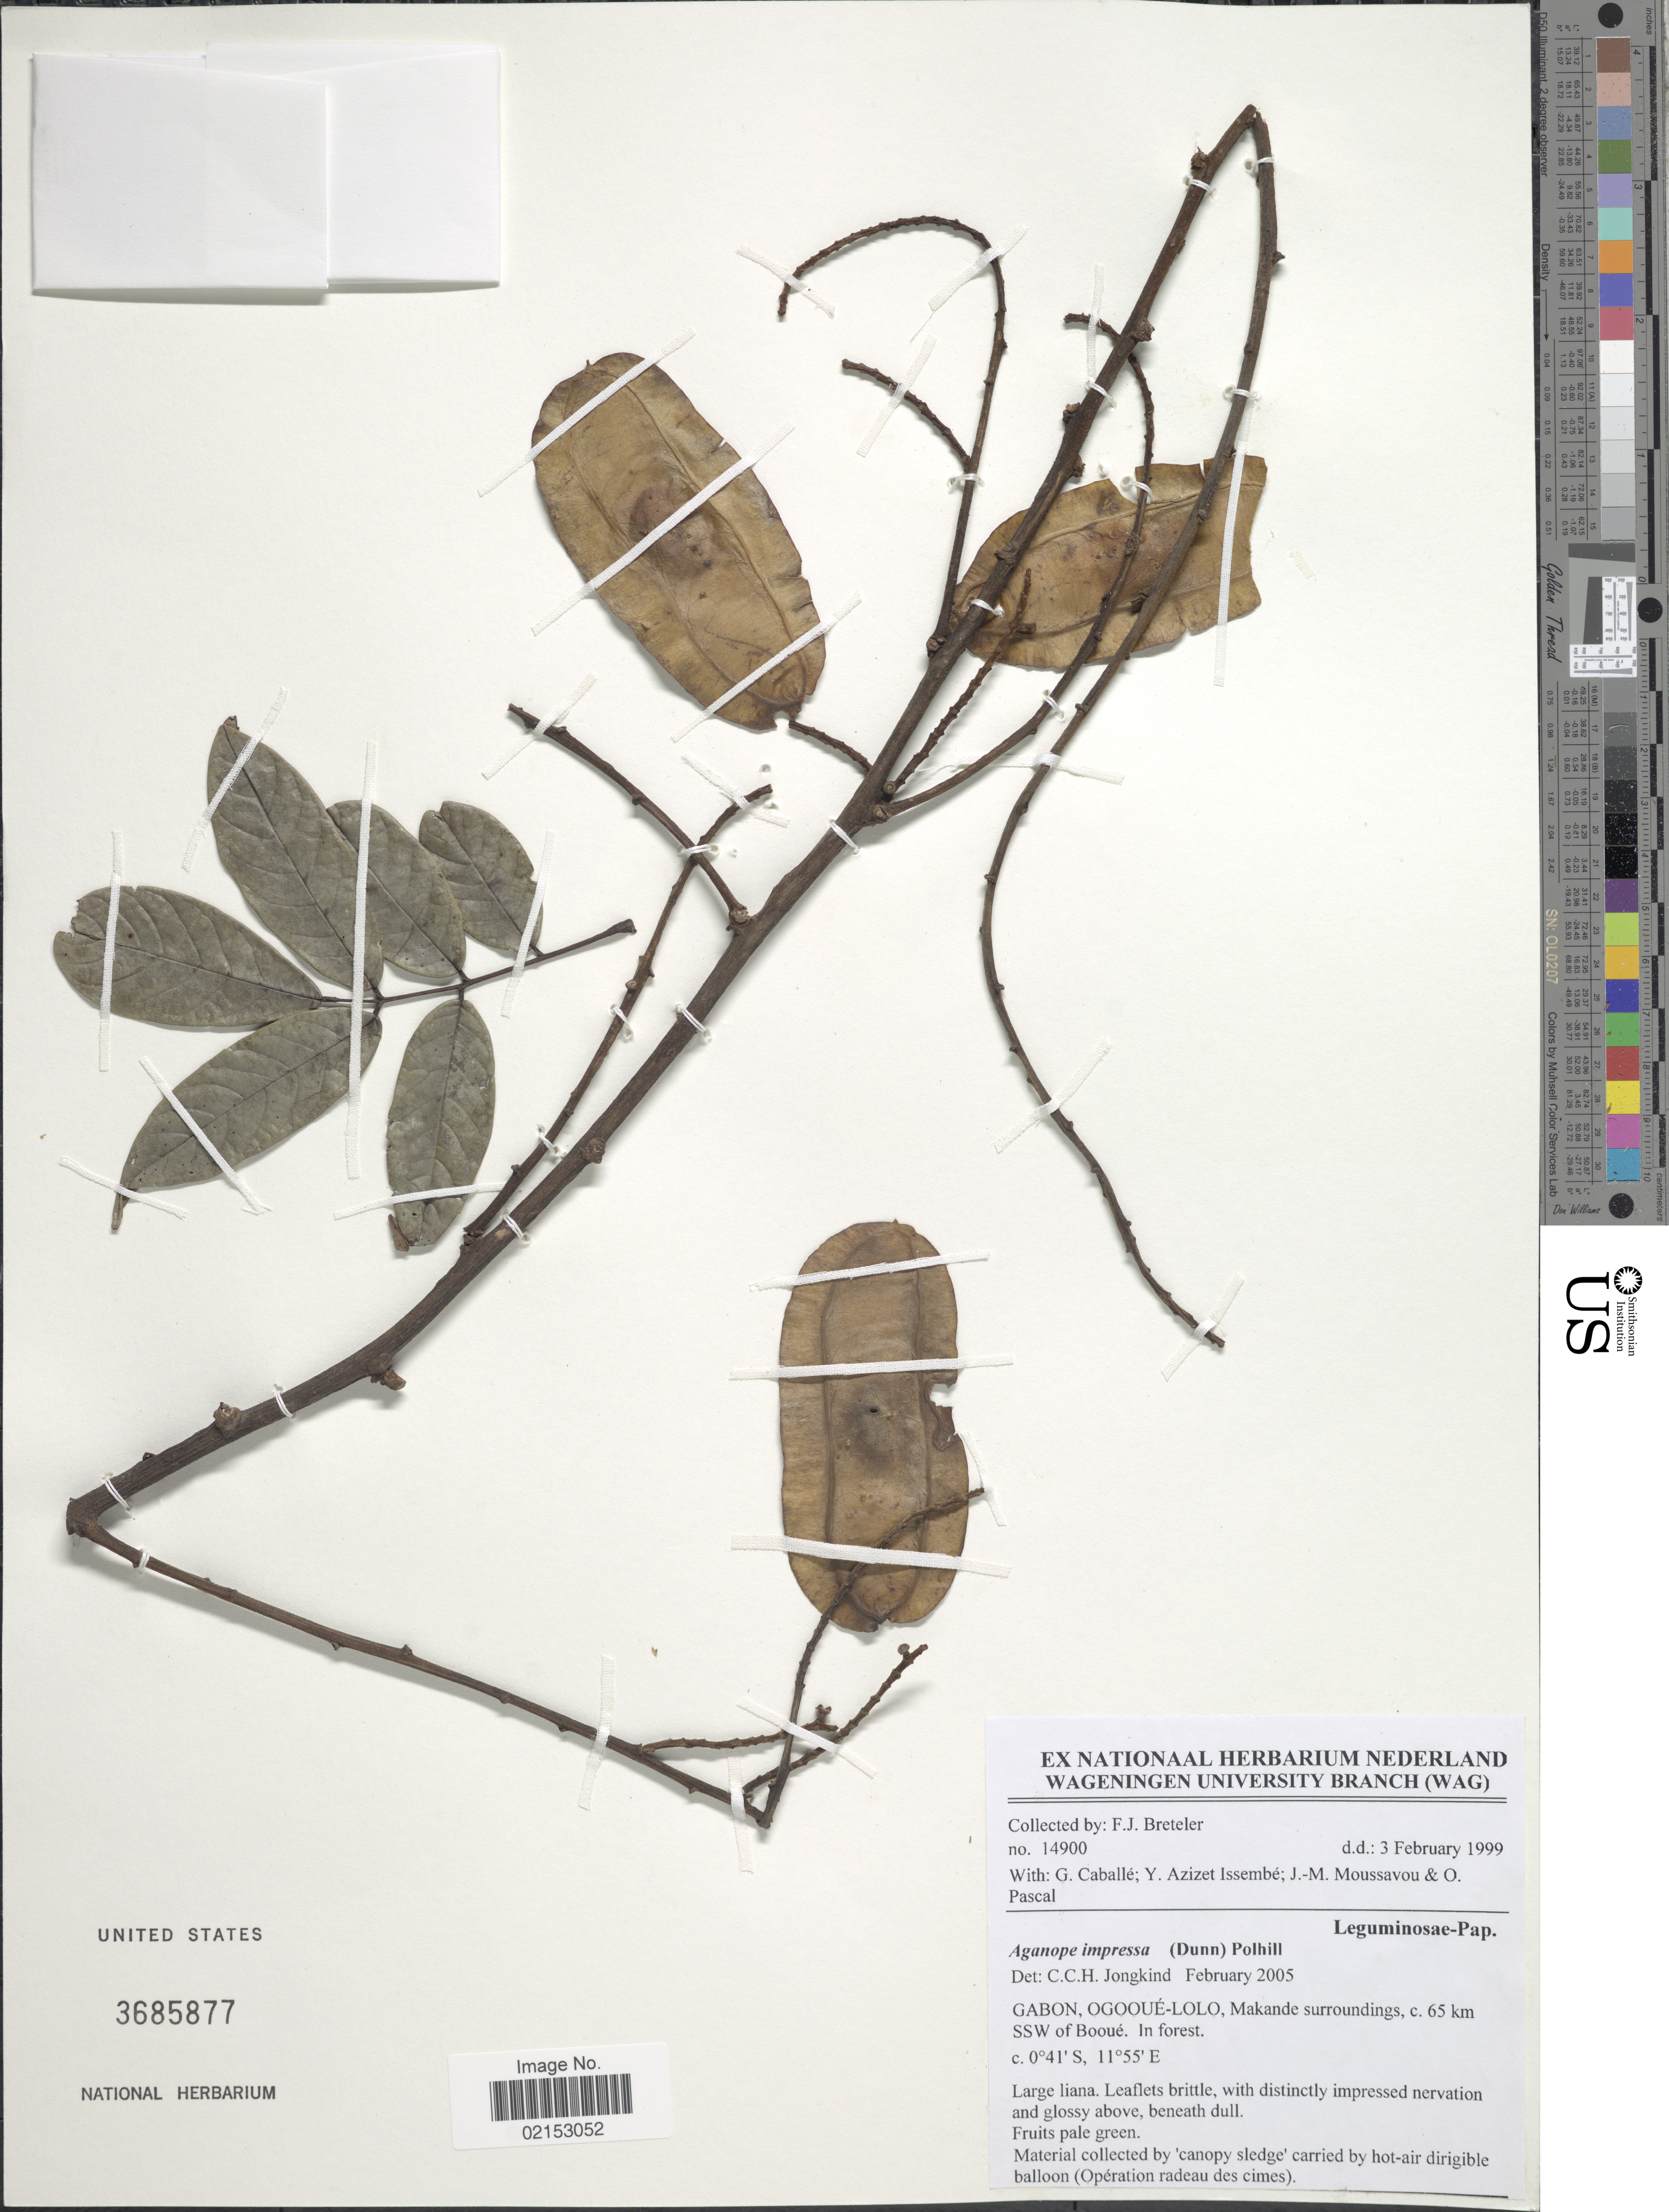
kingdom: Plantae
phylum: Tracheophyta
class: Magnoliopsida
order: Fabales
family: Fabaceae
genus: Aganope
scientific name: Aganope impressa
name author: (Dunn) Polhill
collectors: F. J. Breteler, G. Caballé, Y. Issembe, J. Moussavou & O. Pascal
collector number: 14900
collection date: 1999-02-03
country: Gabon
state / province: Ogooue-Lolo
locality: Makande surroundings, c. 65 km SSW of Booué. In forest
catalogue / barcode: US 3685877